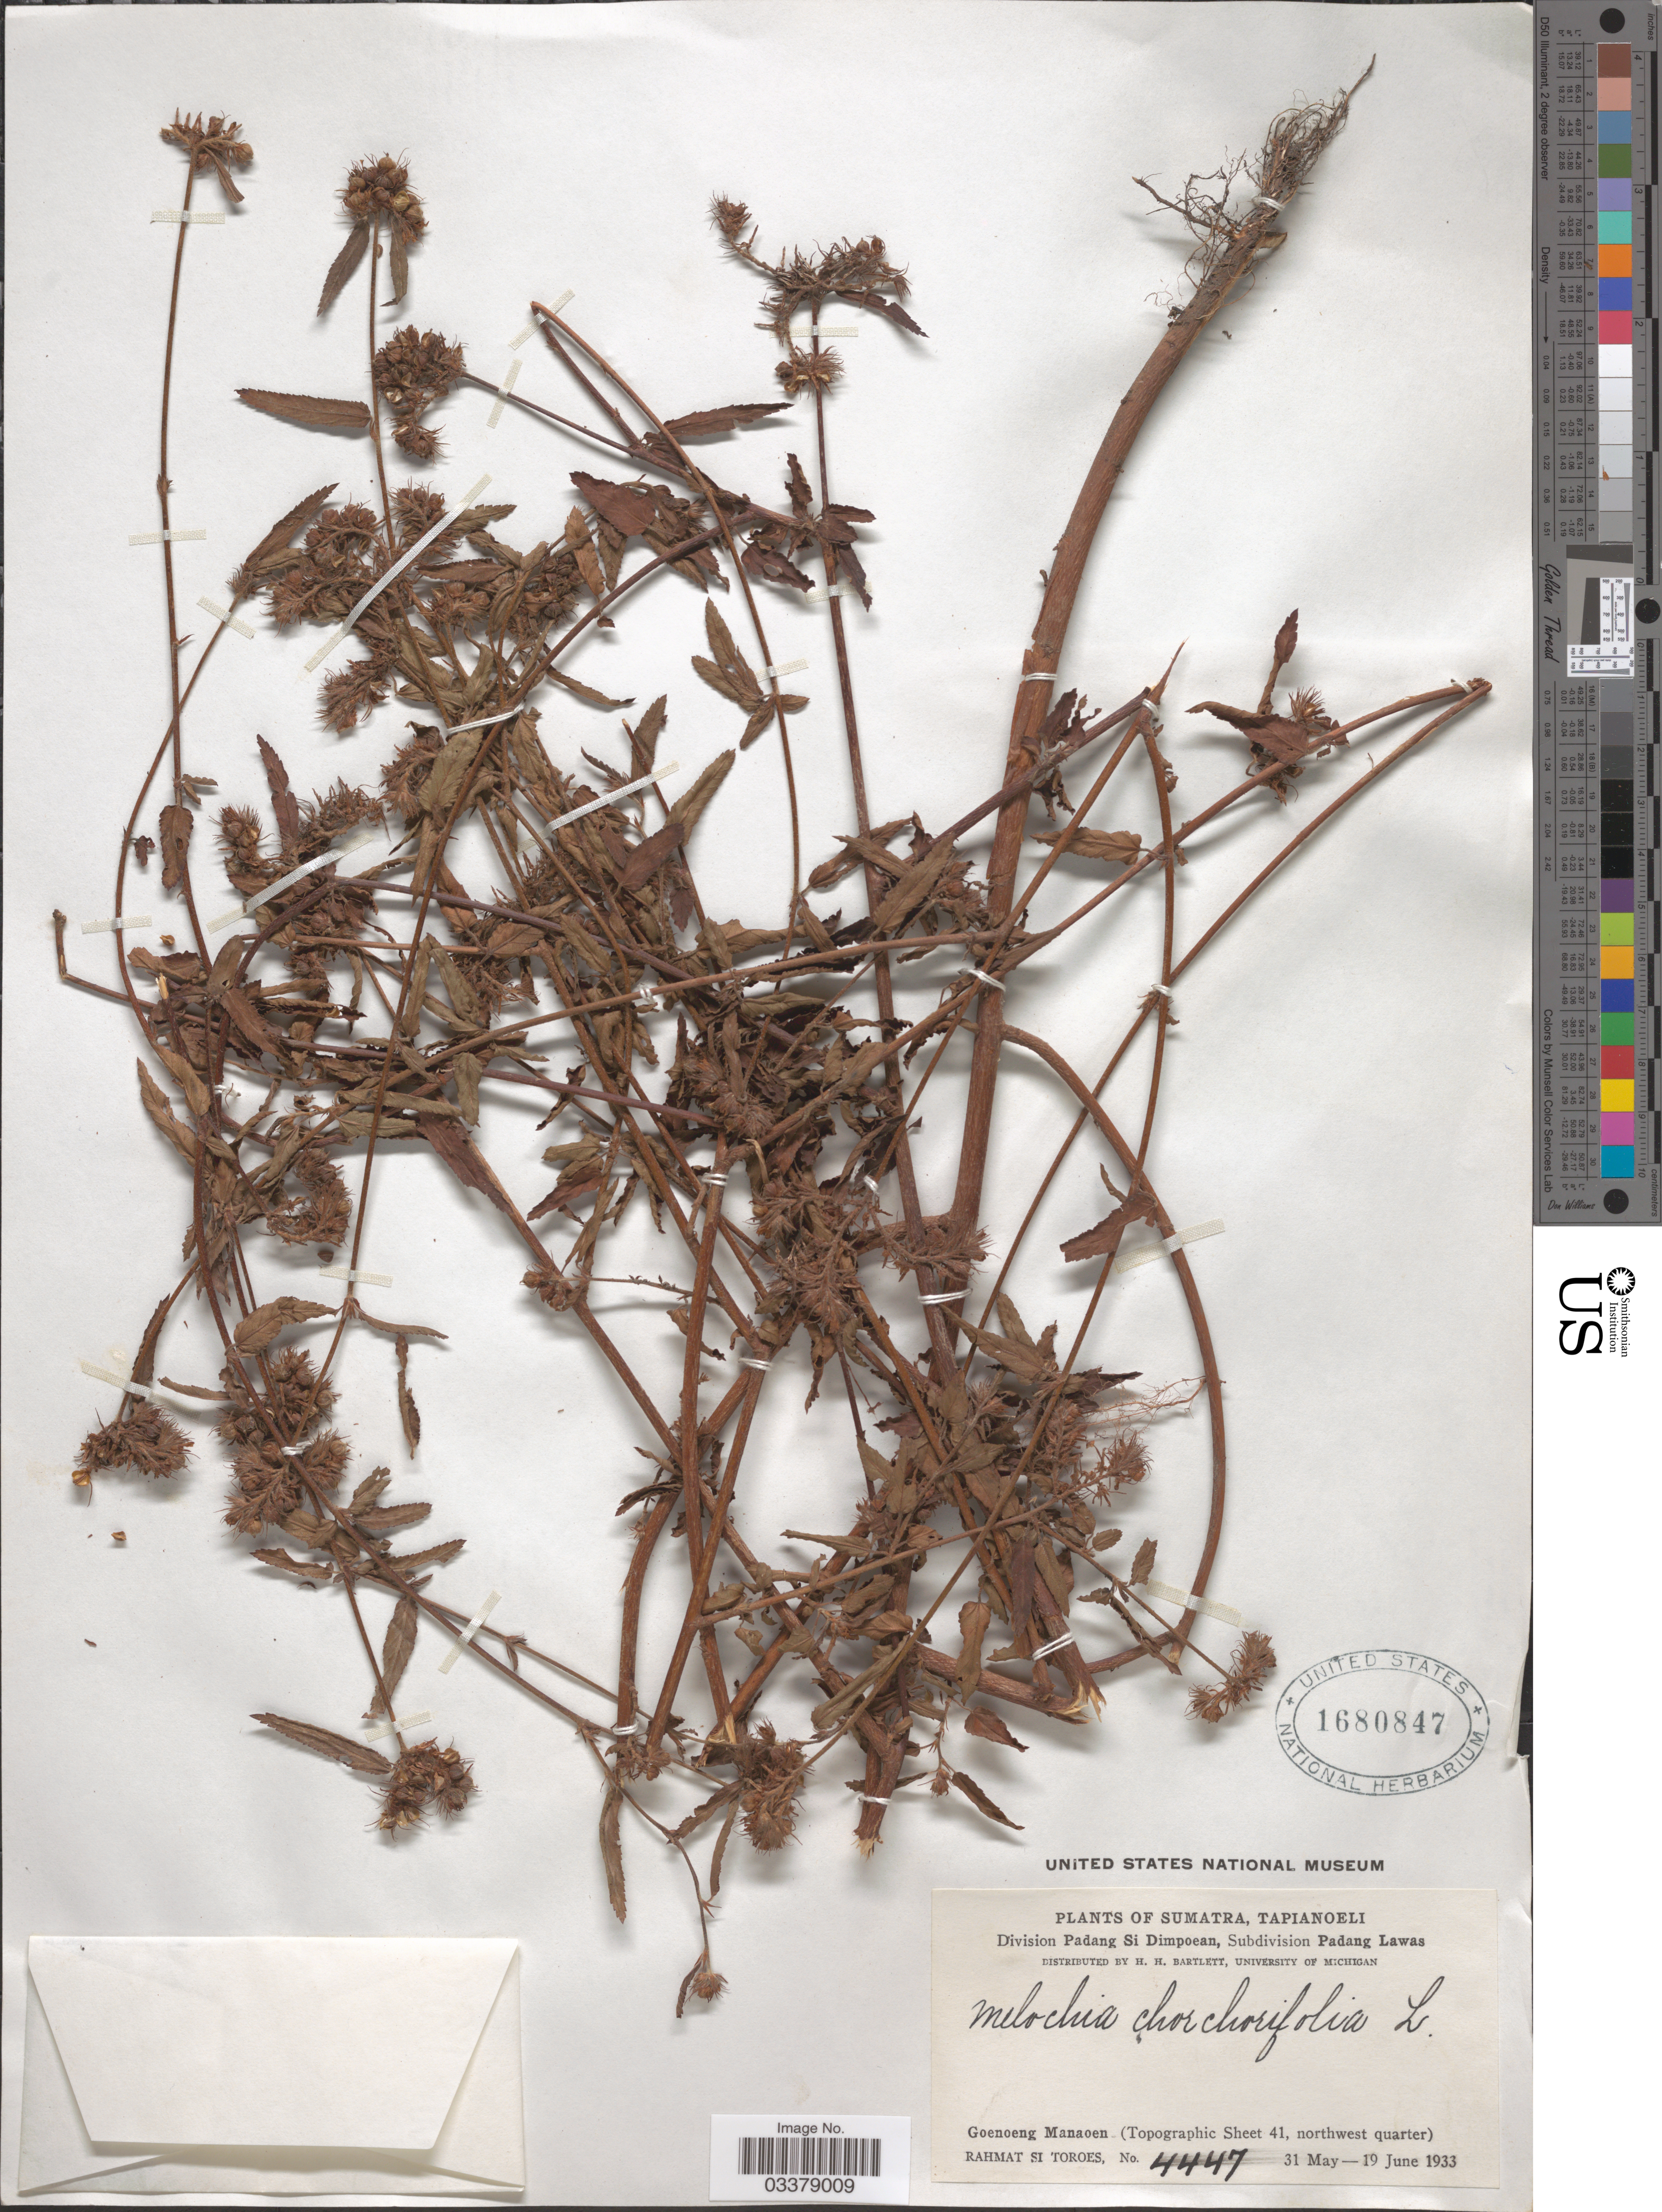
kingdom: Plantae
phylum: Tracheophyta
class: Magnoliopsida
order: Malvales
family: Malvaceae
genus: Melochia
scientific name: Melochia corchorifolia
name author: L.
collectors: Rahmat Si Boeea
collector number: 4447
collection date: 1933-05-31/1933-06-19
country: Indonesia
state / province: Sumatra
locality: Tapianoeli, Division Padang Si Dimpoean, Subdivision Padang Lawas. Goenoeng Manaoen.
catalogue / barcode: US 1680847